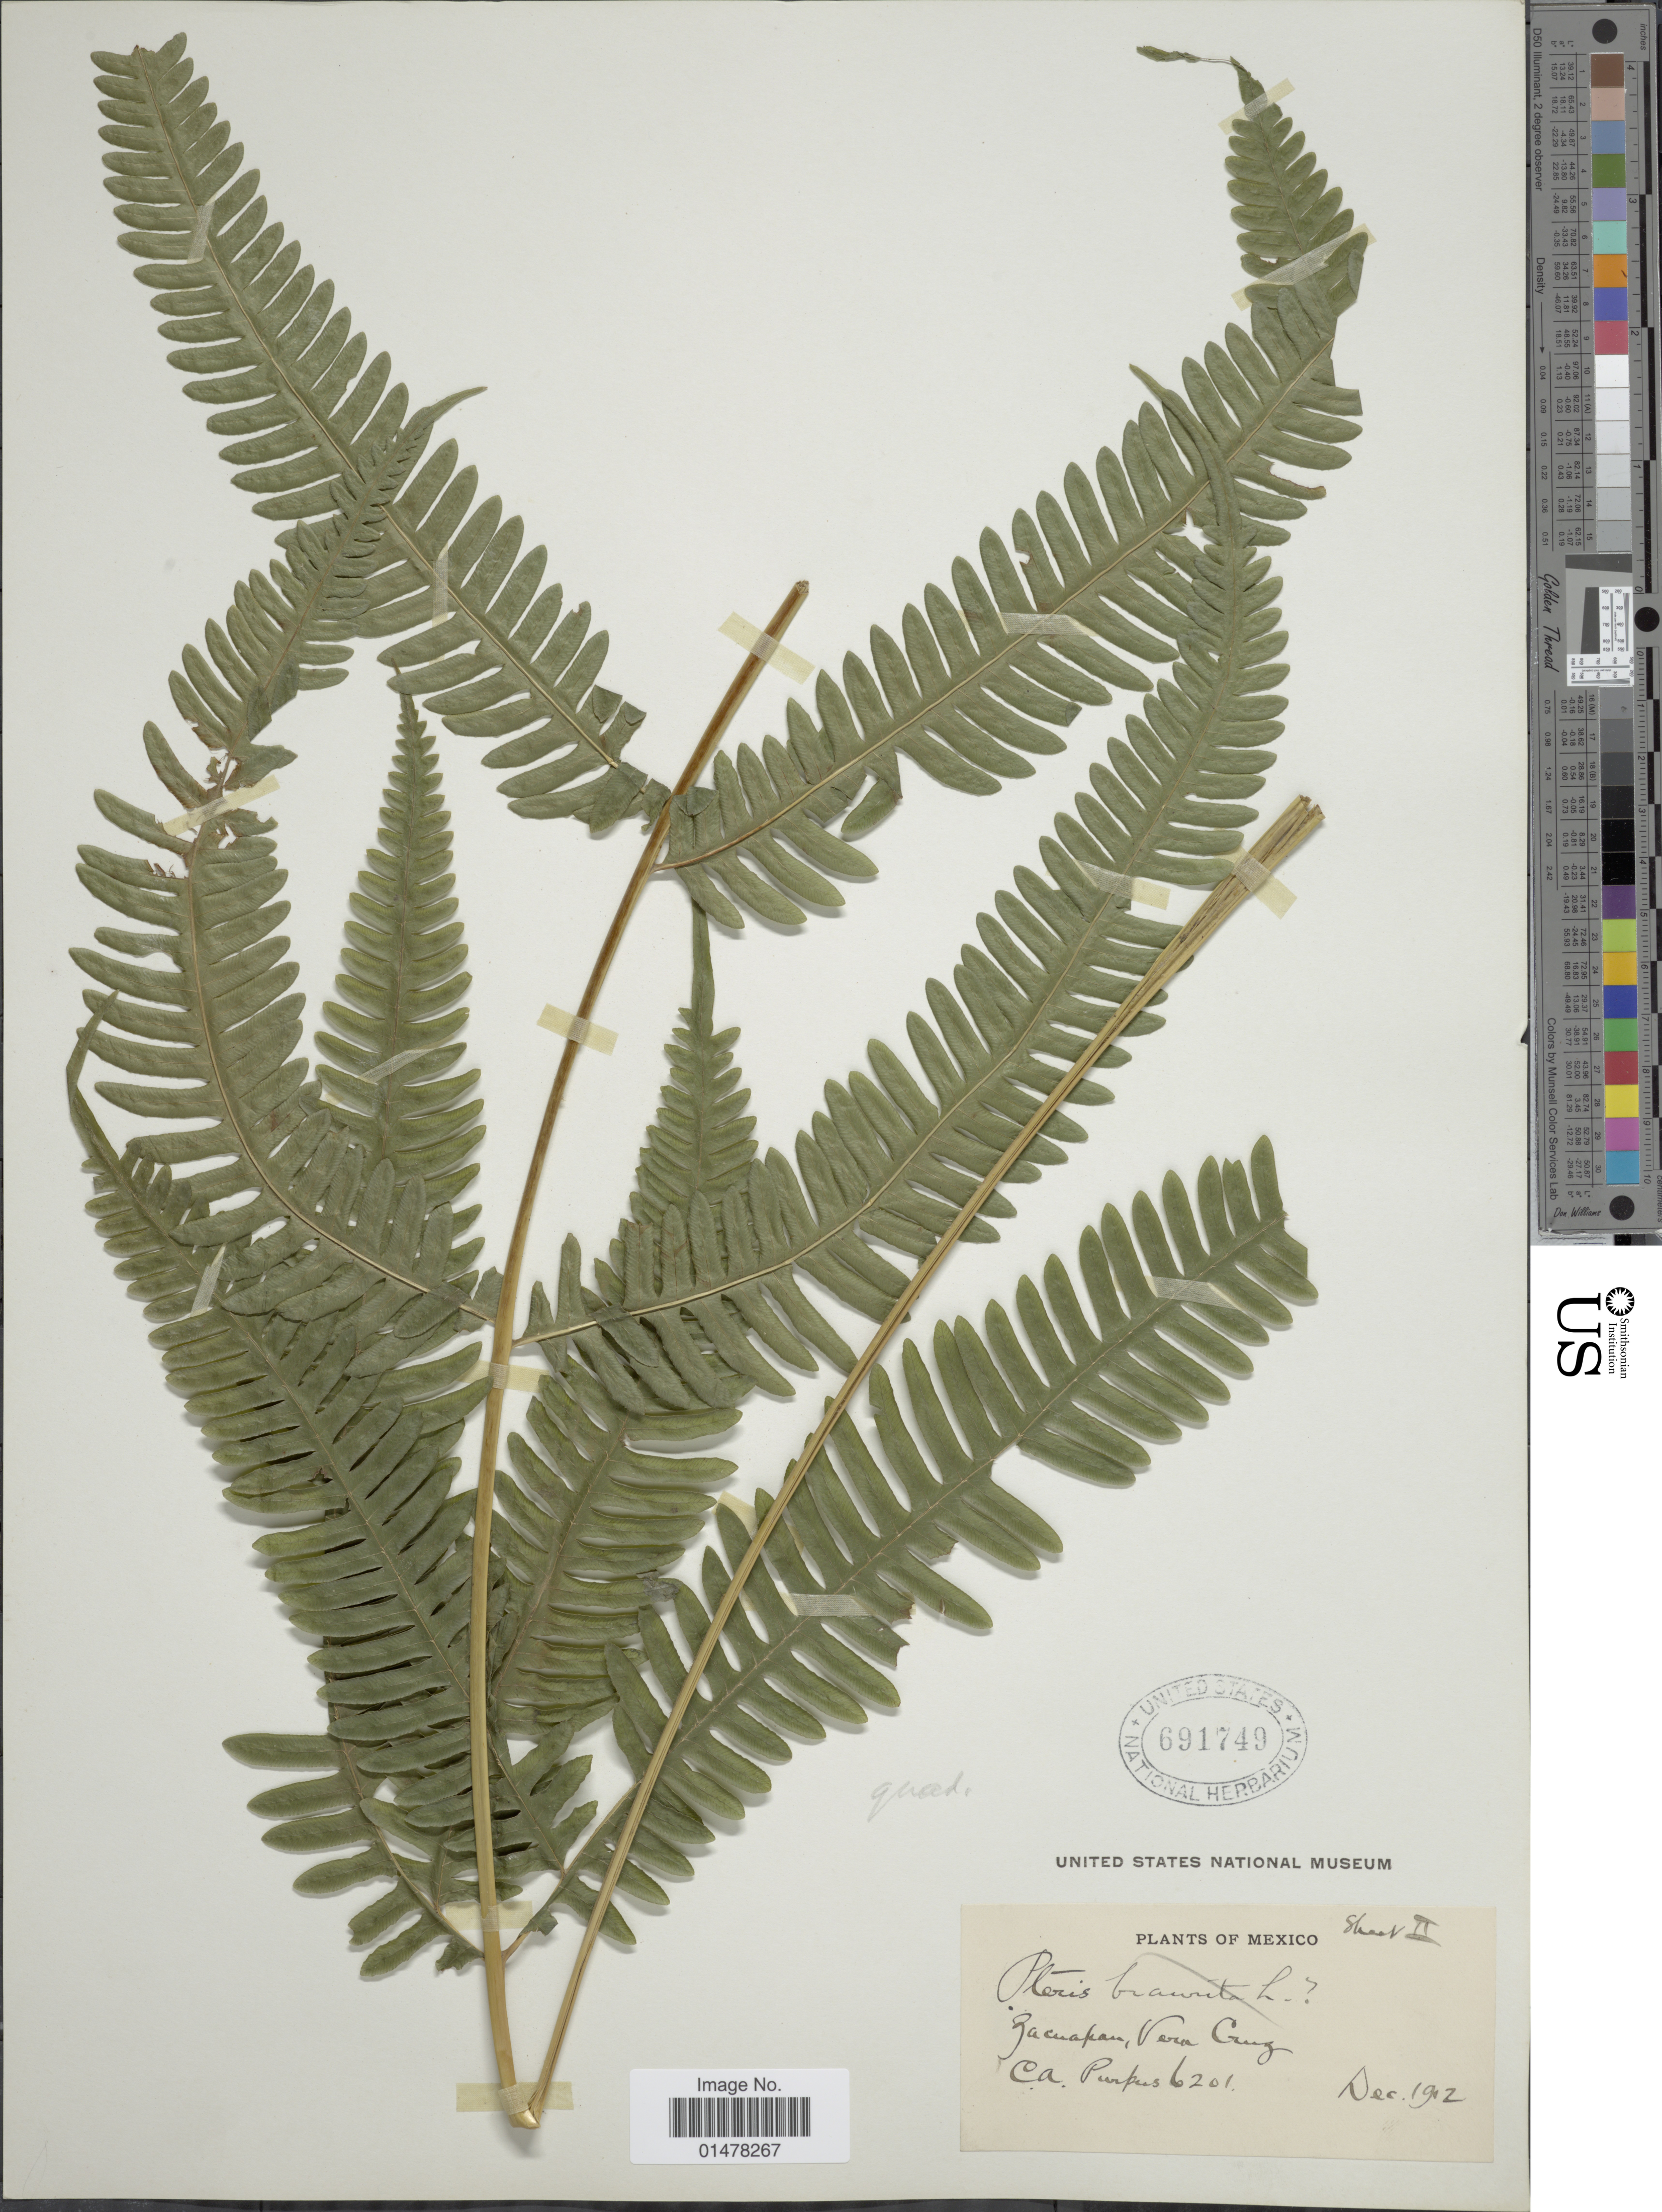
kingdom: Plantae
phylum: Tracheophyta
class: Polypodiopsida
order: Polypodiales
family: Pteridaceae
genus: Pteris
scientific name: Pteris quadriaurita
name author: Retz.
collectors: C. A. Purpus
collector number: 6201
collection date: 1912-12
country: Mexico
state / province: Veracruz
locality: Plantae of Mexico, Zacuapan, Vera Cruz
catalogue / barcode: US 691749